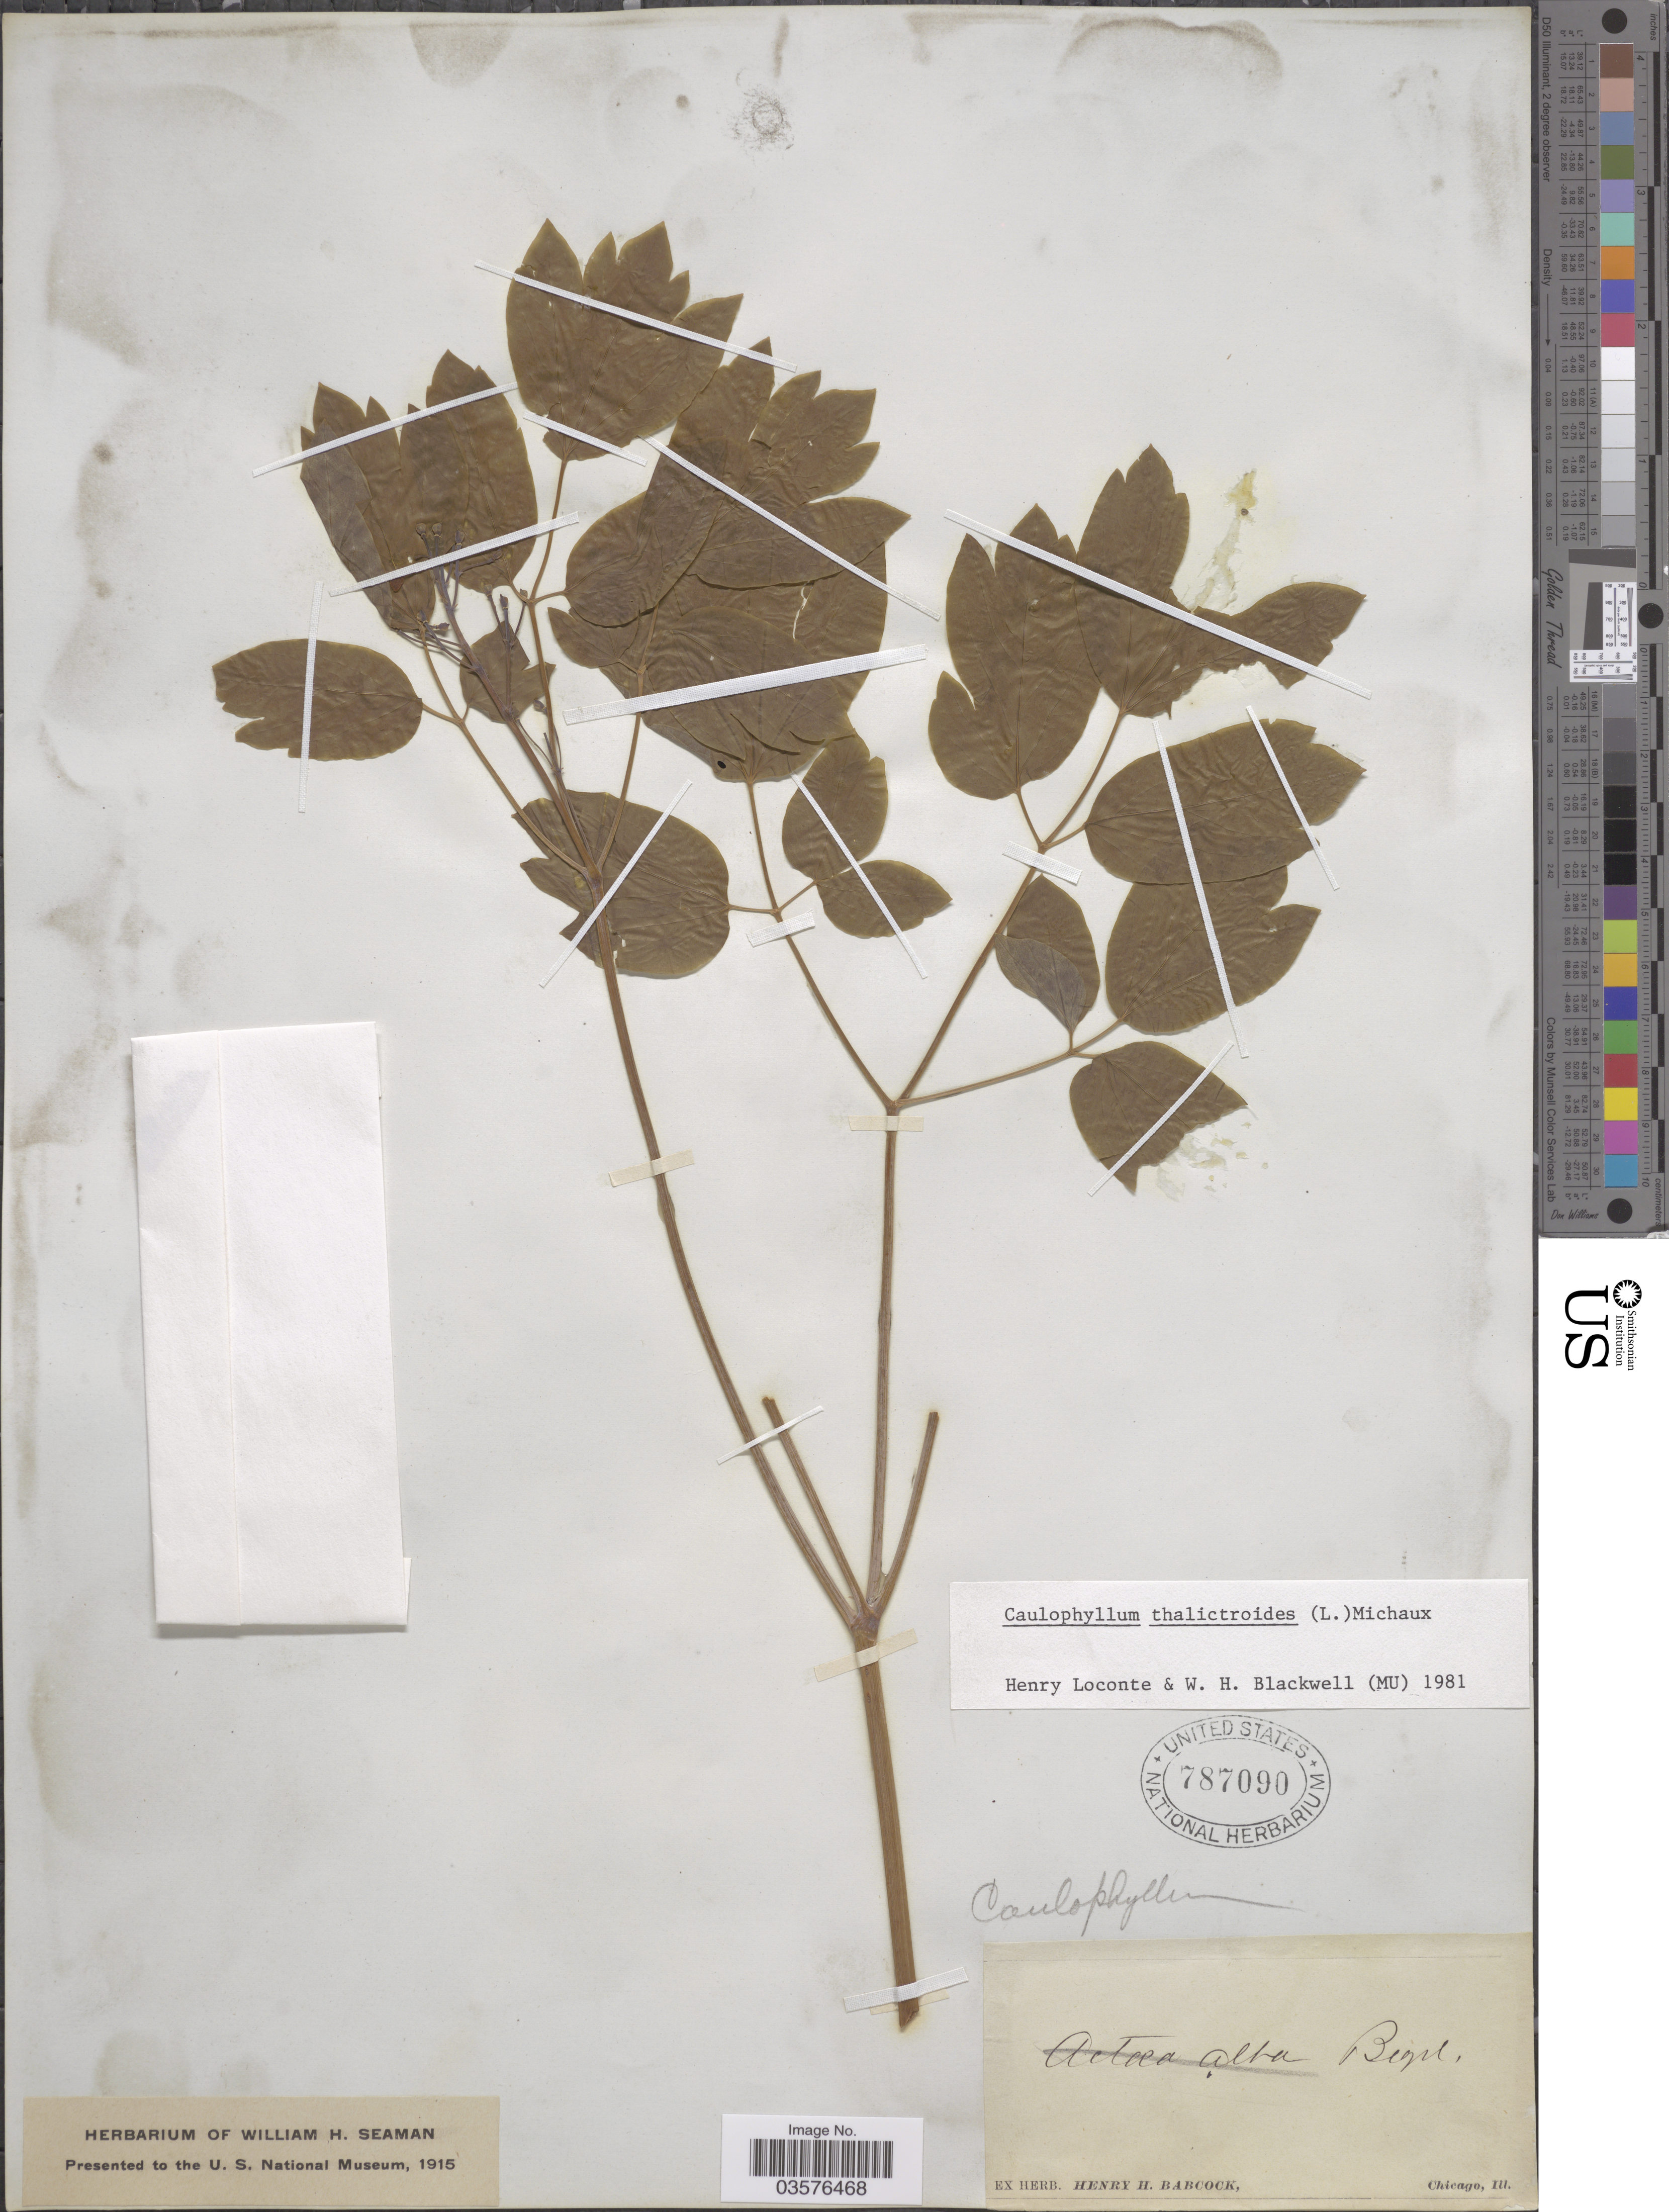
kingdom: Plantae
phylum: Tracheophyta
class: Magnoliopsida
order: Ranunculales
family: Berberidaceae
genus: Caulophyllum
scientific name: Caulophyllum thalictroides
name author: (L.) Michx.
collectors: ex herb. Henry Homes Babcock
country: United States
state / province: Illinois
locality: Chicago.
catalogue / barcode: US 787090